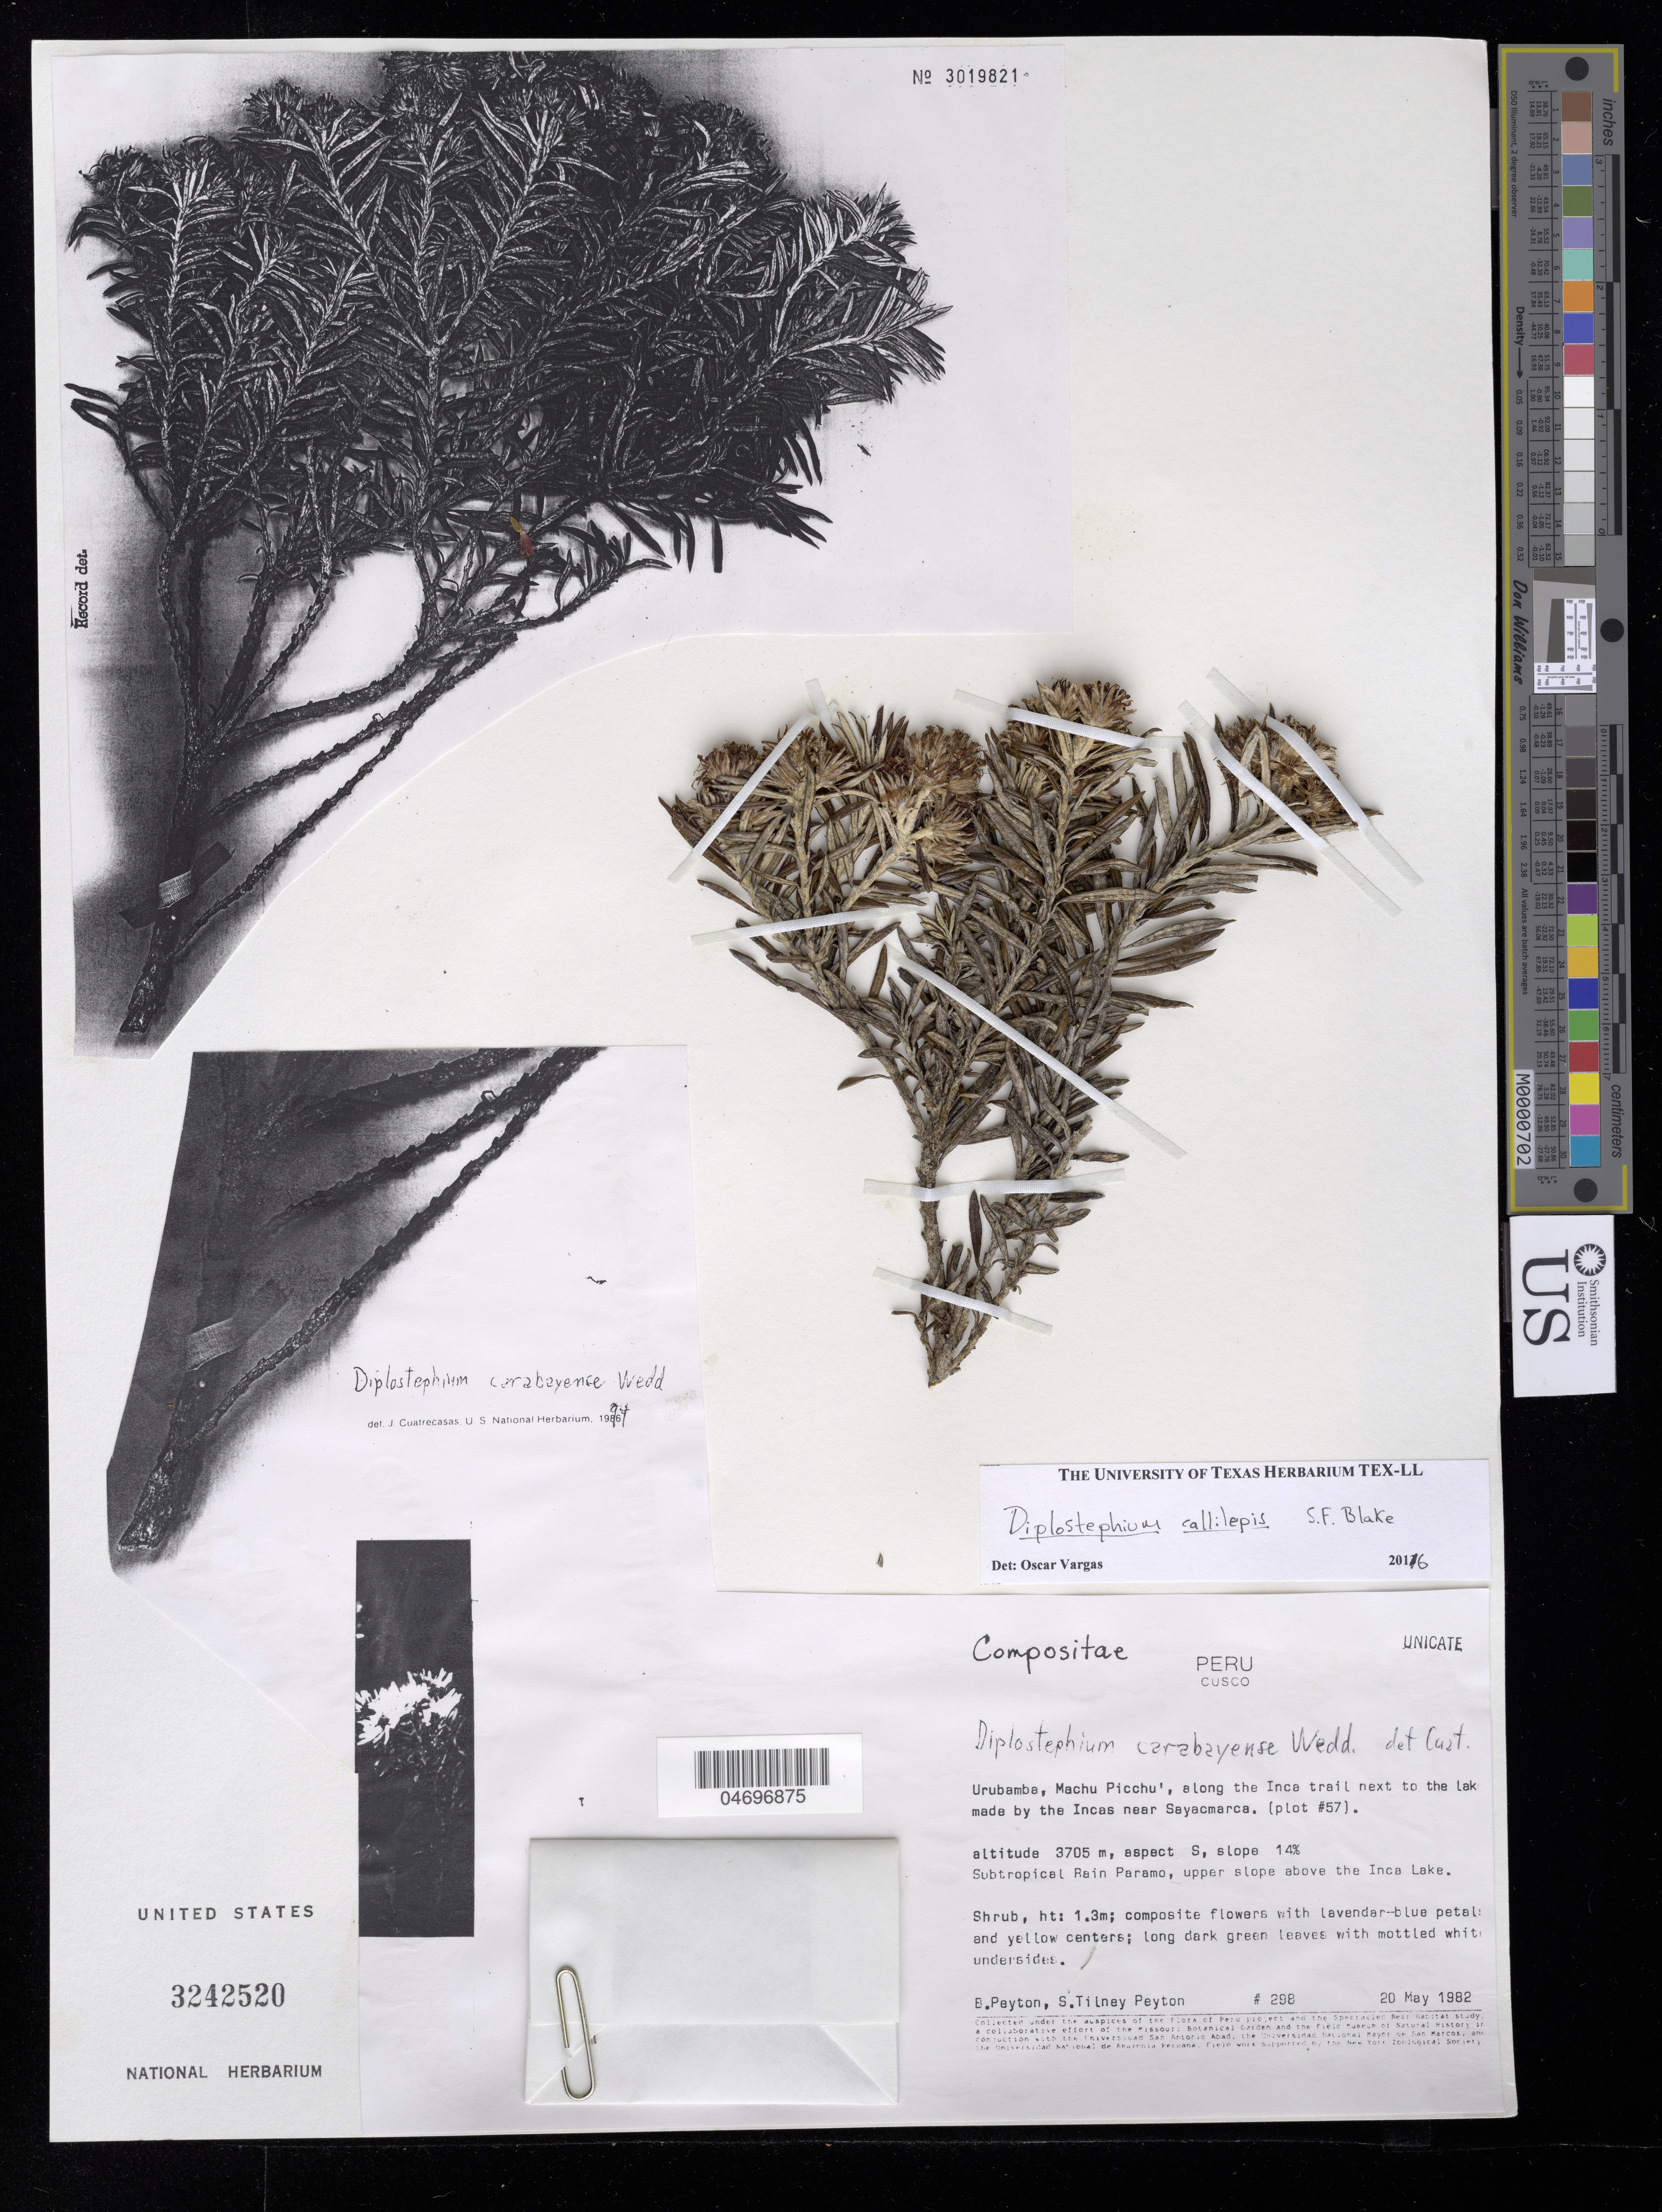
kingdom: Plantae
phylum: Tracheophyta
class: Magnoliopsida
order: Asterales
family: Asteraceae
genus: Diplostephium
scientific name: Diplostephium callilepis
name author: S.F. Blake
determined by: Vargas, Oscar M.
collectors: B. Peyton & S. Peyton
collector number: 298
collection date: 1982-05-20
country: Peru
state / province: Cusco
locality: Urubamba, Machu Picchu', along the Inca trail next to the lake made by the Incas near Sayacmarca. (plot #56).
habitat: Subtropical rain paramo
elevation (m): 3550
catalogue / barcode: US 3242520